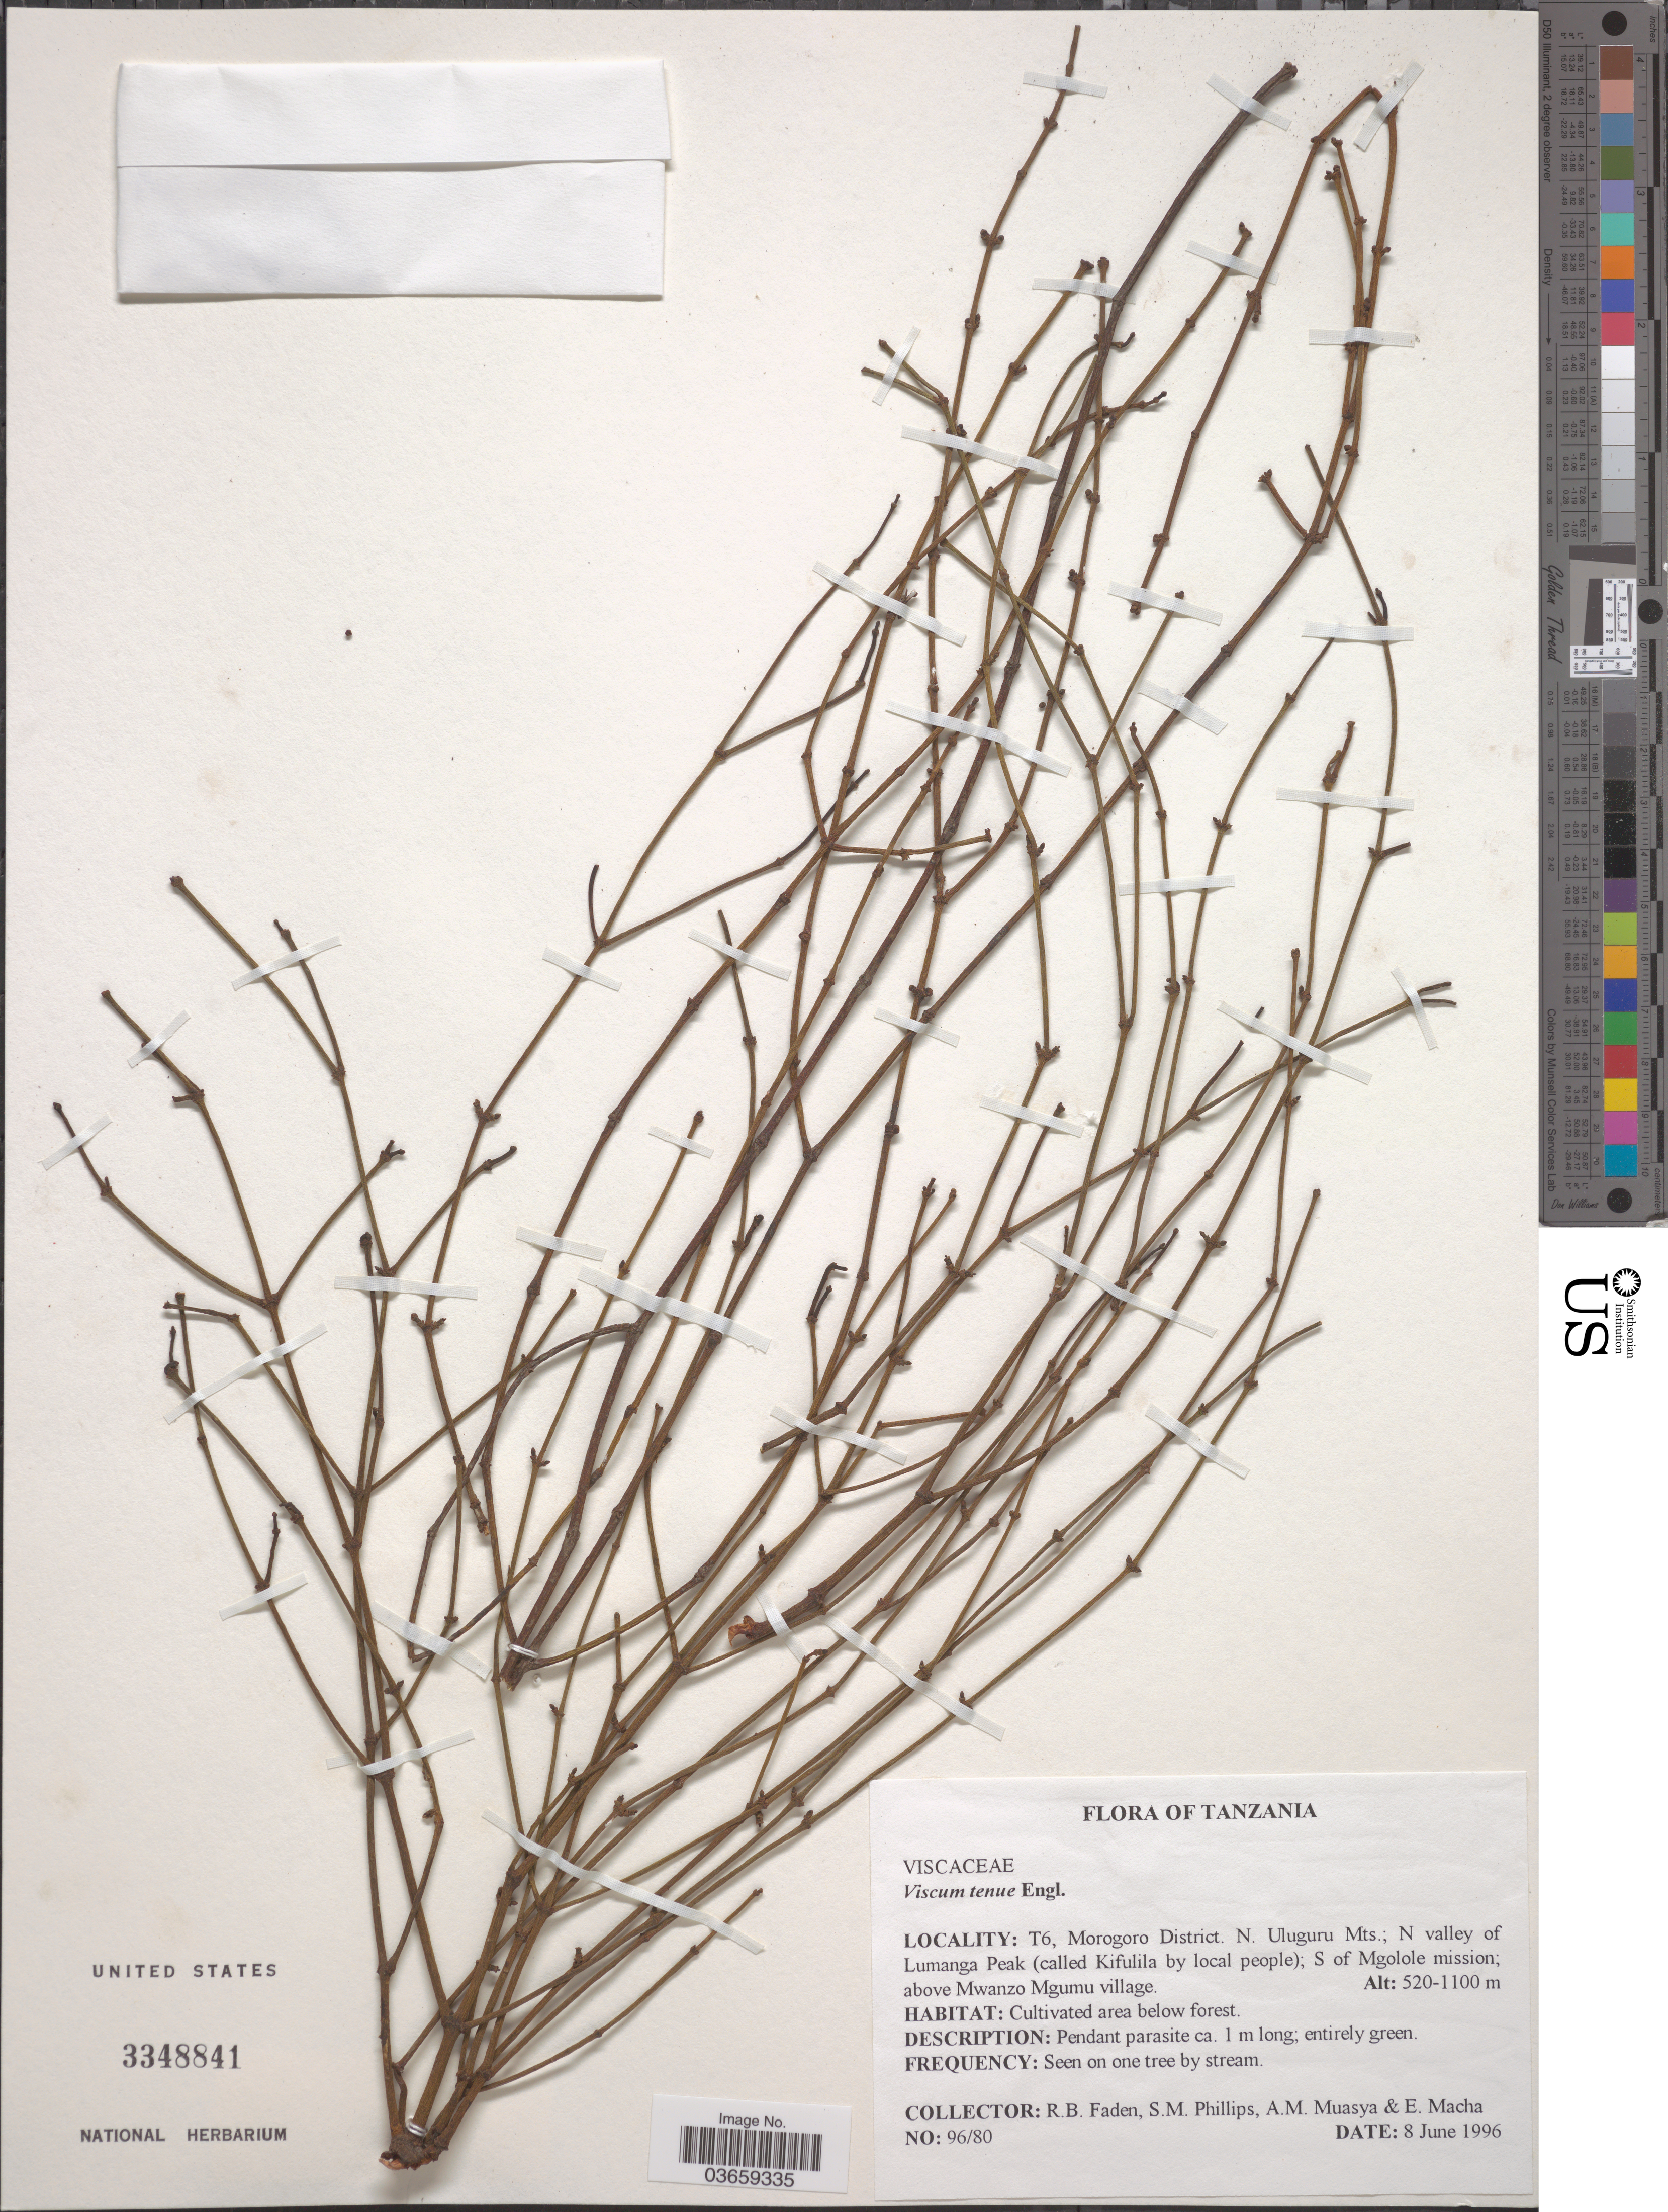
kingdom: Plantae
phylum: Tracheophyta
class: Magnoliopsida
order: Santalales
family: Viscaceae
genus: Viscum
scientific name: Viscum tenue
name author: Engl.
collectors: R. B. Faden, S. M. Phillips, A. Muasya & E. Macha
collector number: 96/80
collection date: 1996-06-08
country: Tanzania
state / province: Morogoro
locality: T6, Morogoro District. N. Uluguru Mts.; N valley of Lumanga Peak (called Kifulila by local people); S of Mgolole mission; above Mwanzo Mgumu village.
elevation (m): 520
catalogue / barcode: US 3348841